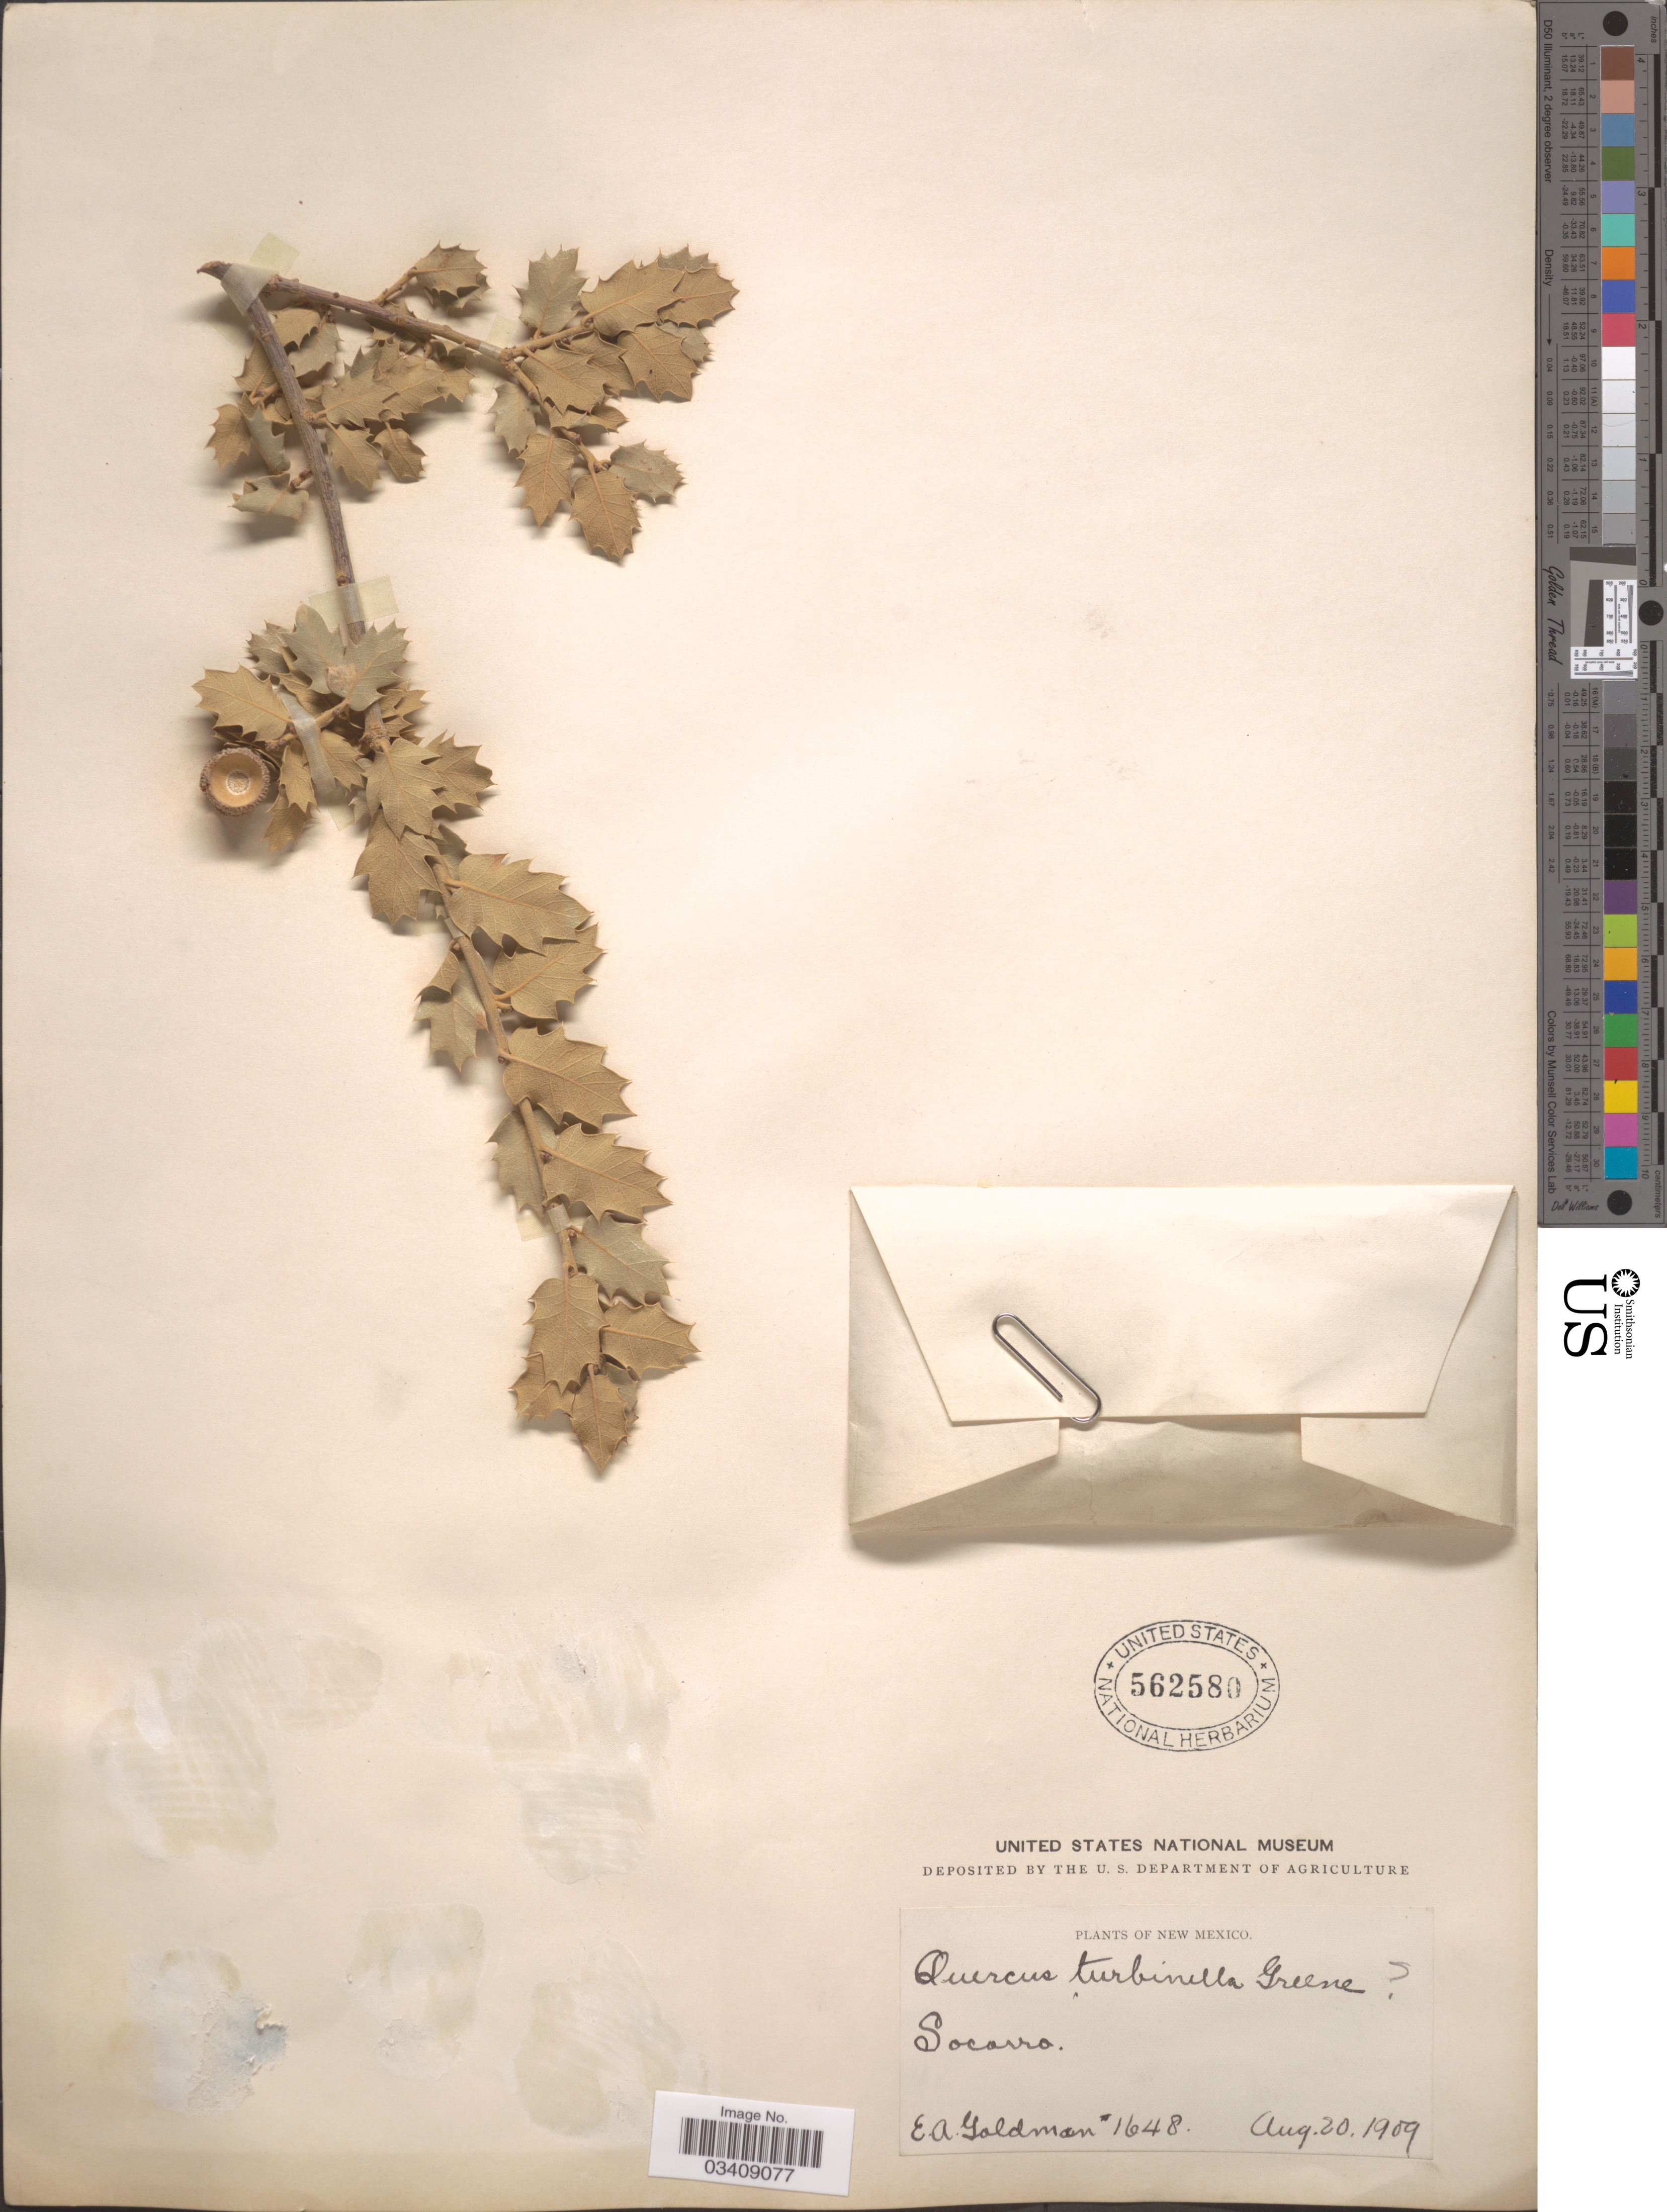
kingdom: Plantae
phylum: Tracheophyta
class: Magnoliopsida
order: Fagales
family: Fagaceae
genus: Quercus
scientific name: Quercus turbinella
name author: Greene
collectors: E. A. Goldman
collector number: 1648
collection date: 1909-08-20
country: United States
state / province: New Mexico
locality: Socorro.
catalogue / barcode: US 562580